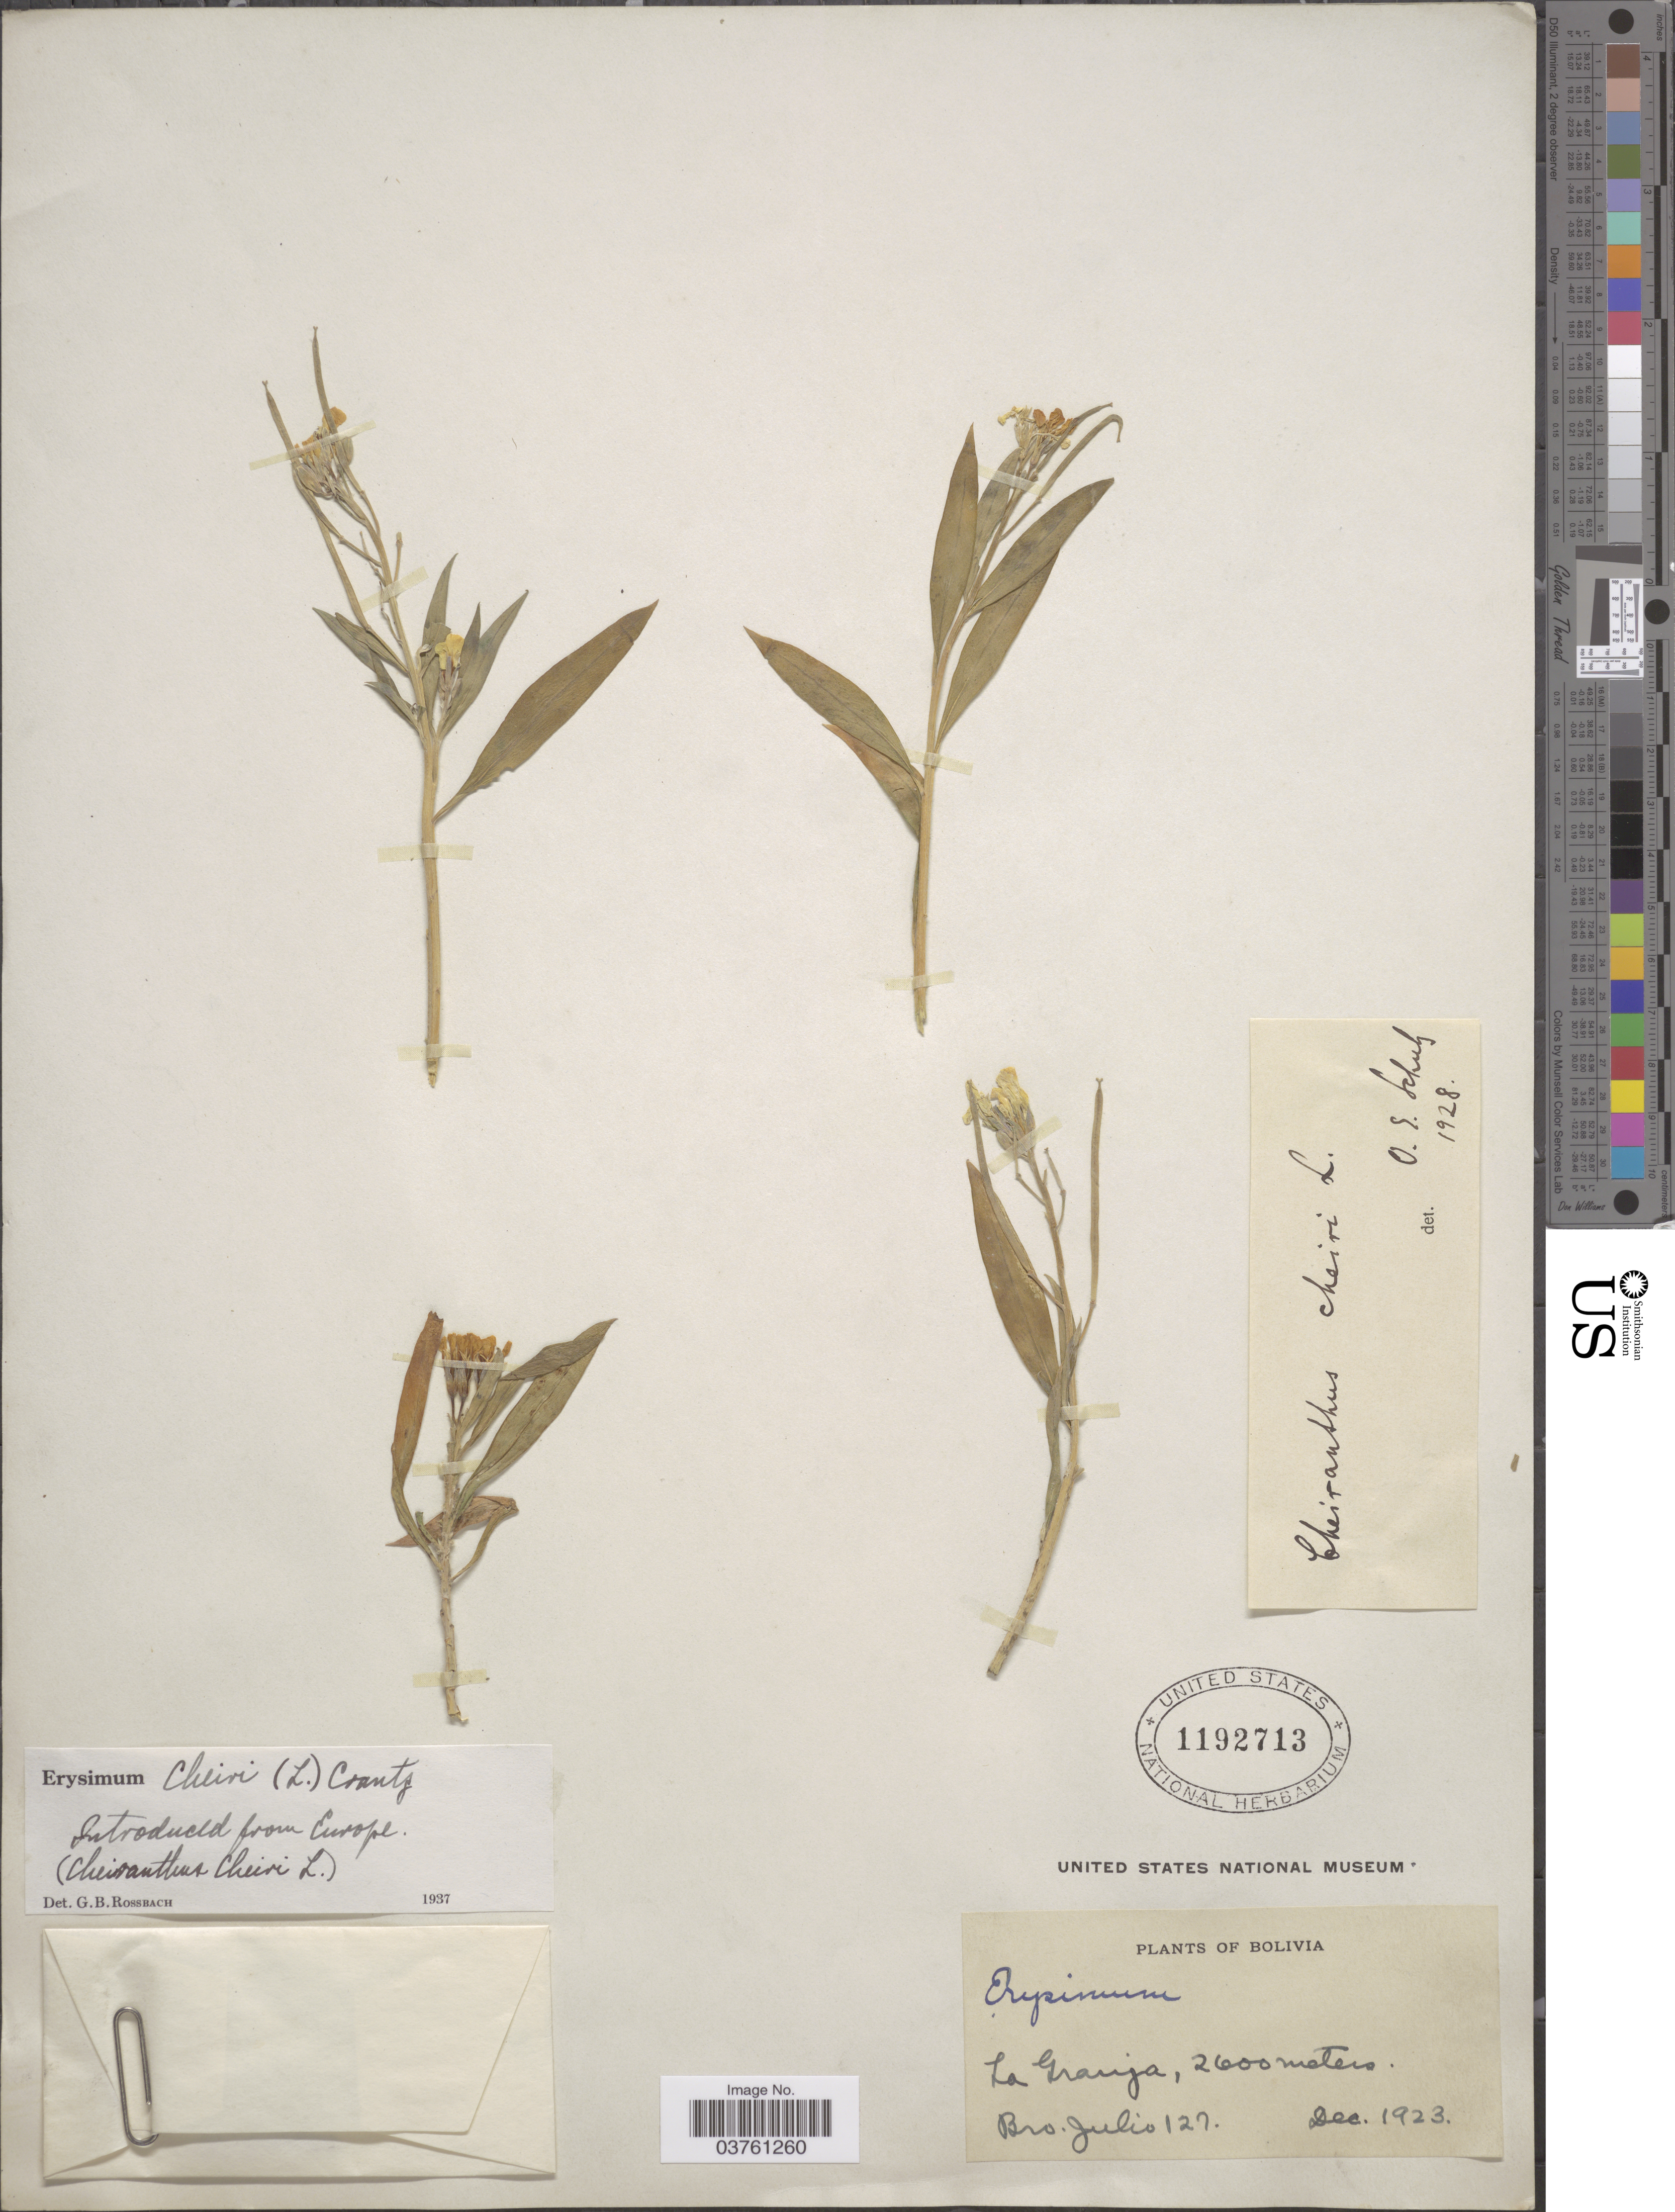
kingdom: Plantae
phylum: Tracheophyta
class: Magnoliopsida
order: Brassicales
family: Brassicaceae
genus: Erysimum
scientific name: Erysimum x cheiri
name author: (L.) Crantz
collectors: Bro. Julio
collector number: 127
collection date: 1923-12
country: Bolivia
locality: La Granja.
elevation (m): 2600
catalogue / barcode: US 1192713